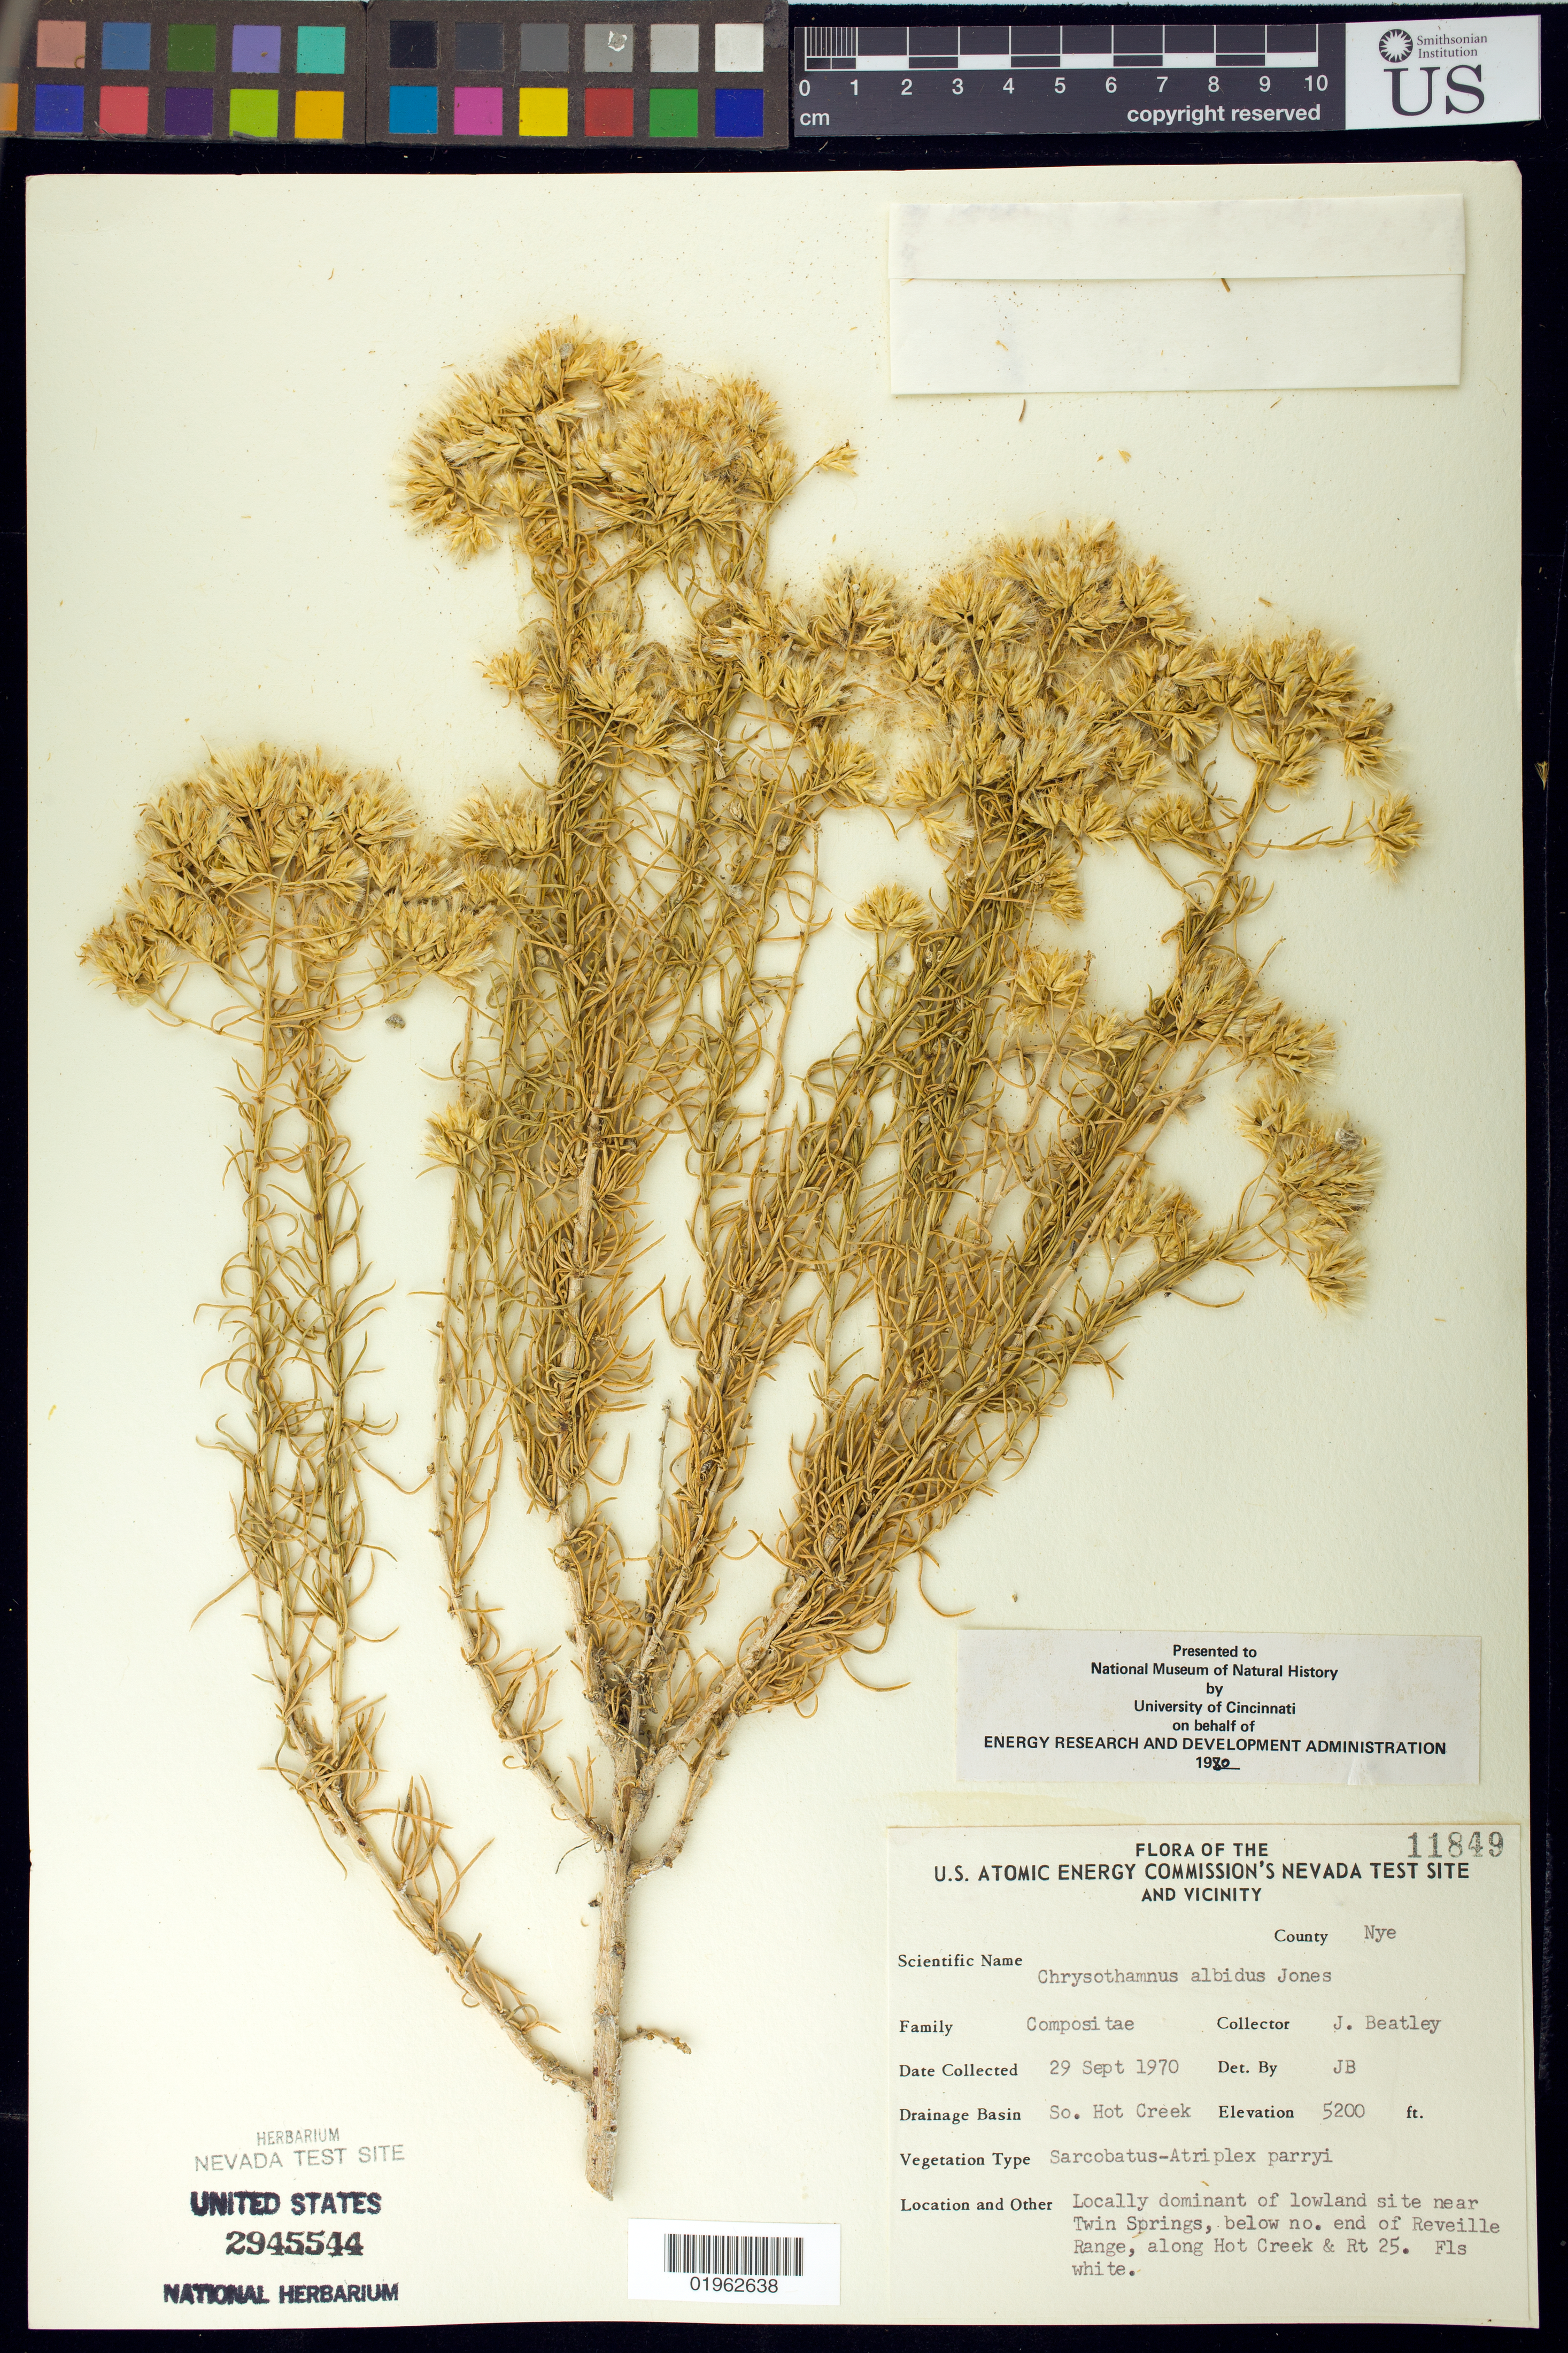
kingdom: Plantae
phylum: Tracheophyta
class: Magnoliopsida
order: Asterales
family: Asteraceae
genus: Chrysothamnus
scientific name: Chrysothamnus albidus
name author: (M.E. Jones ex A. Gray) Greene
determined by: Beatley, J.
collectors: J. C. Beatley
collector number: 11849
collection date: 1970-09-29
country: United States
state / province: Nevada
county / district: Nye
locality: U.S. Atomic Energy Commission's Nevada Test Site and Vicinity. Drainage Basin So. Hot Creek. Near Twin Springs, below no. end of Reveille Range, along Hot Creek and Rt 25.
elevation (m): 1585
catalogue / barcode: US 2945544